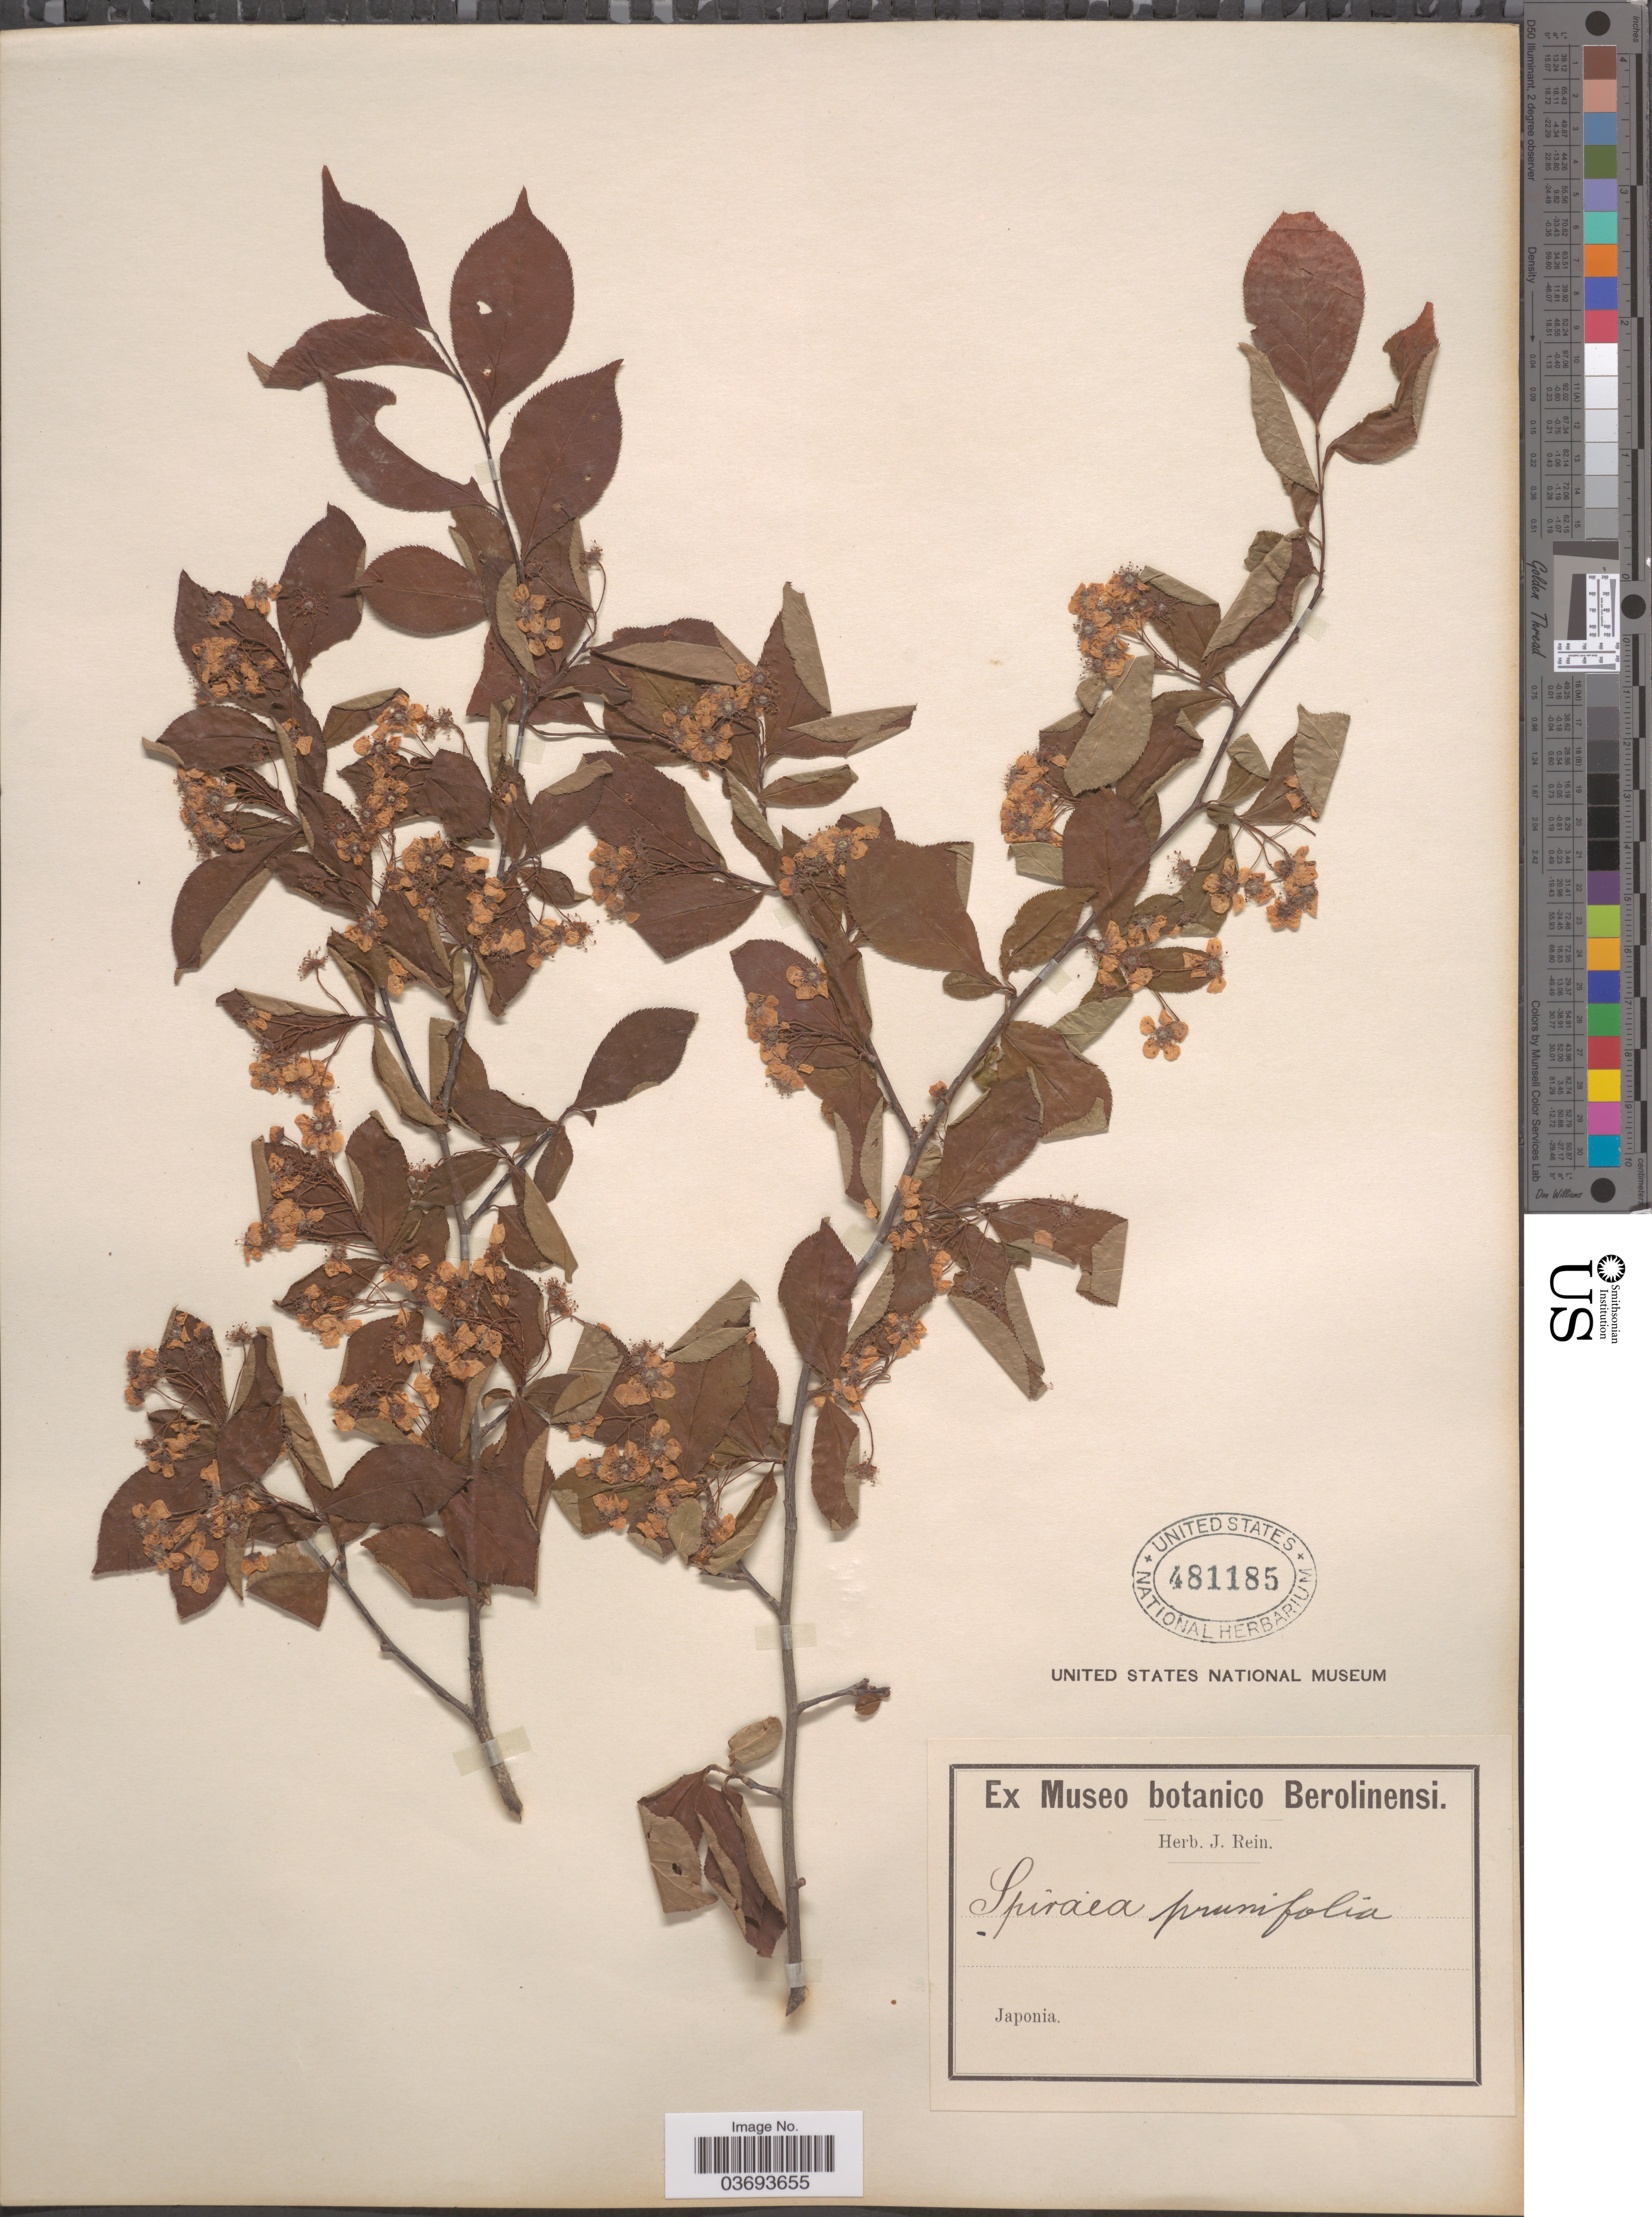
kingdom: Plantae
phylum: Tracheophyta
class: Magnoliopsida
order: Rosales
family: Rosaceae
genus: Spiraea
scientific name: Spiraea prunifolia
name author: Siebold & Zucc.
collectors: ex herb. J. Rein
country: Japan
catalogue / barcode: US 481185